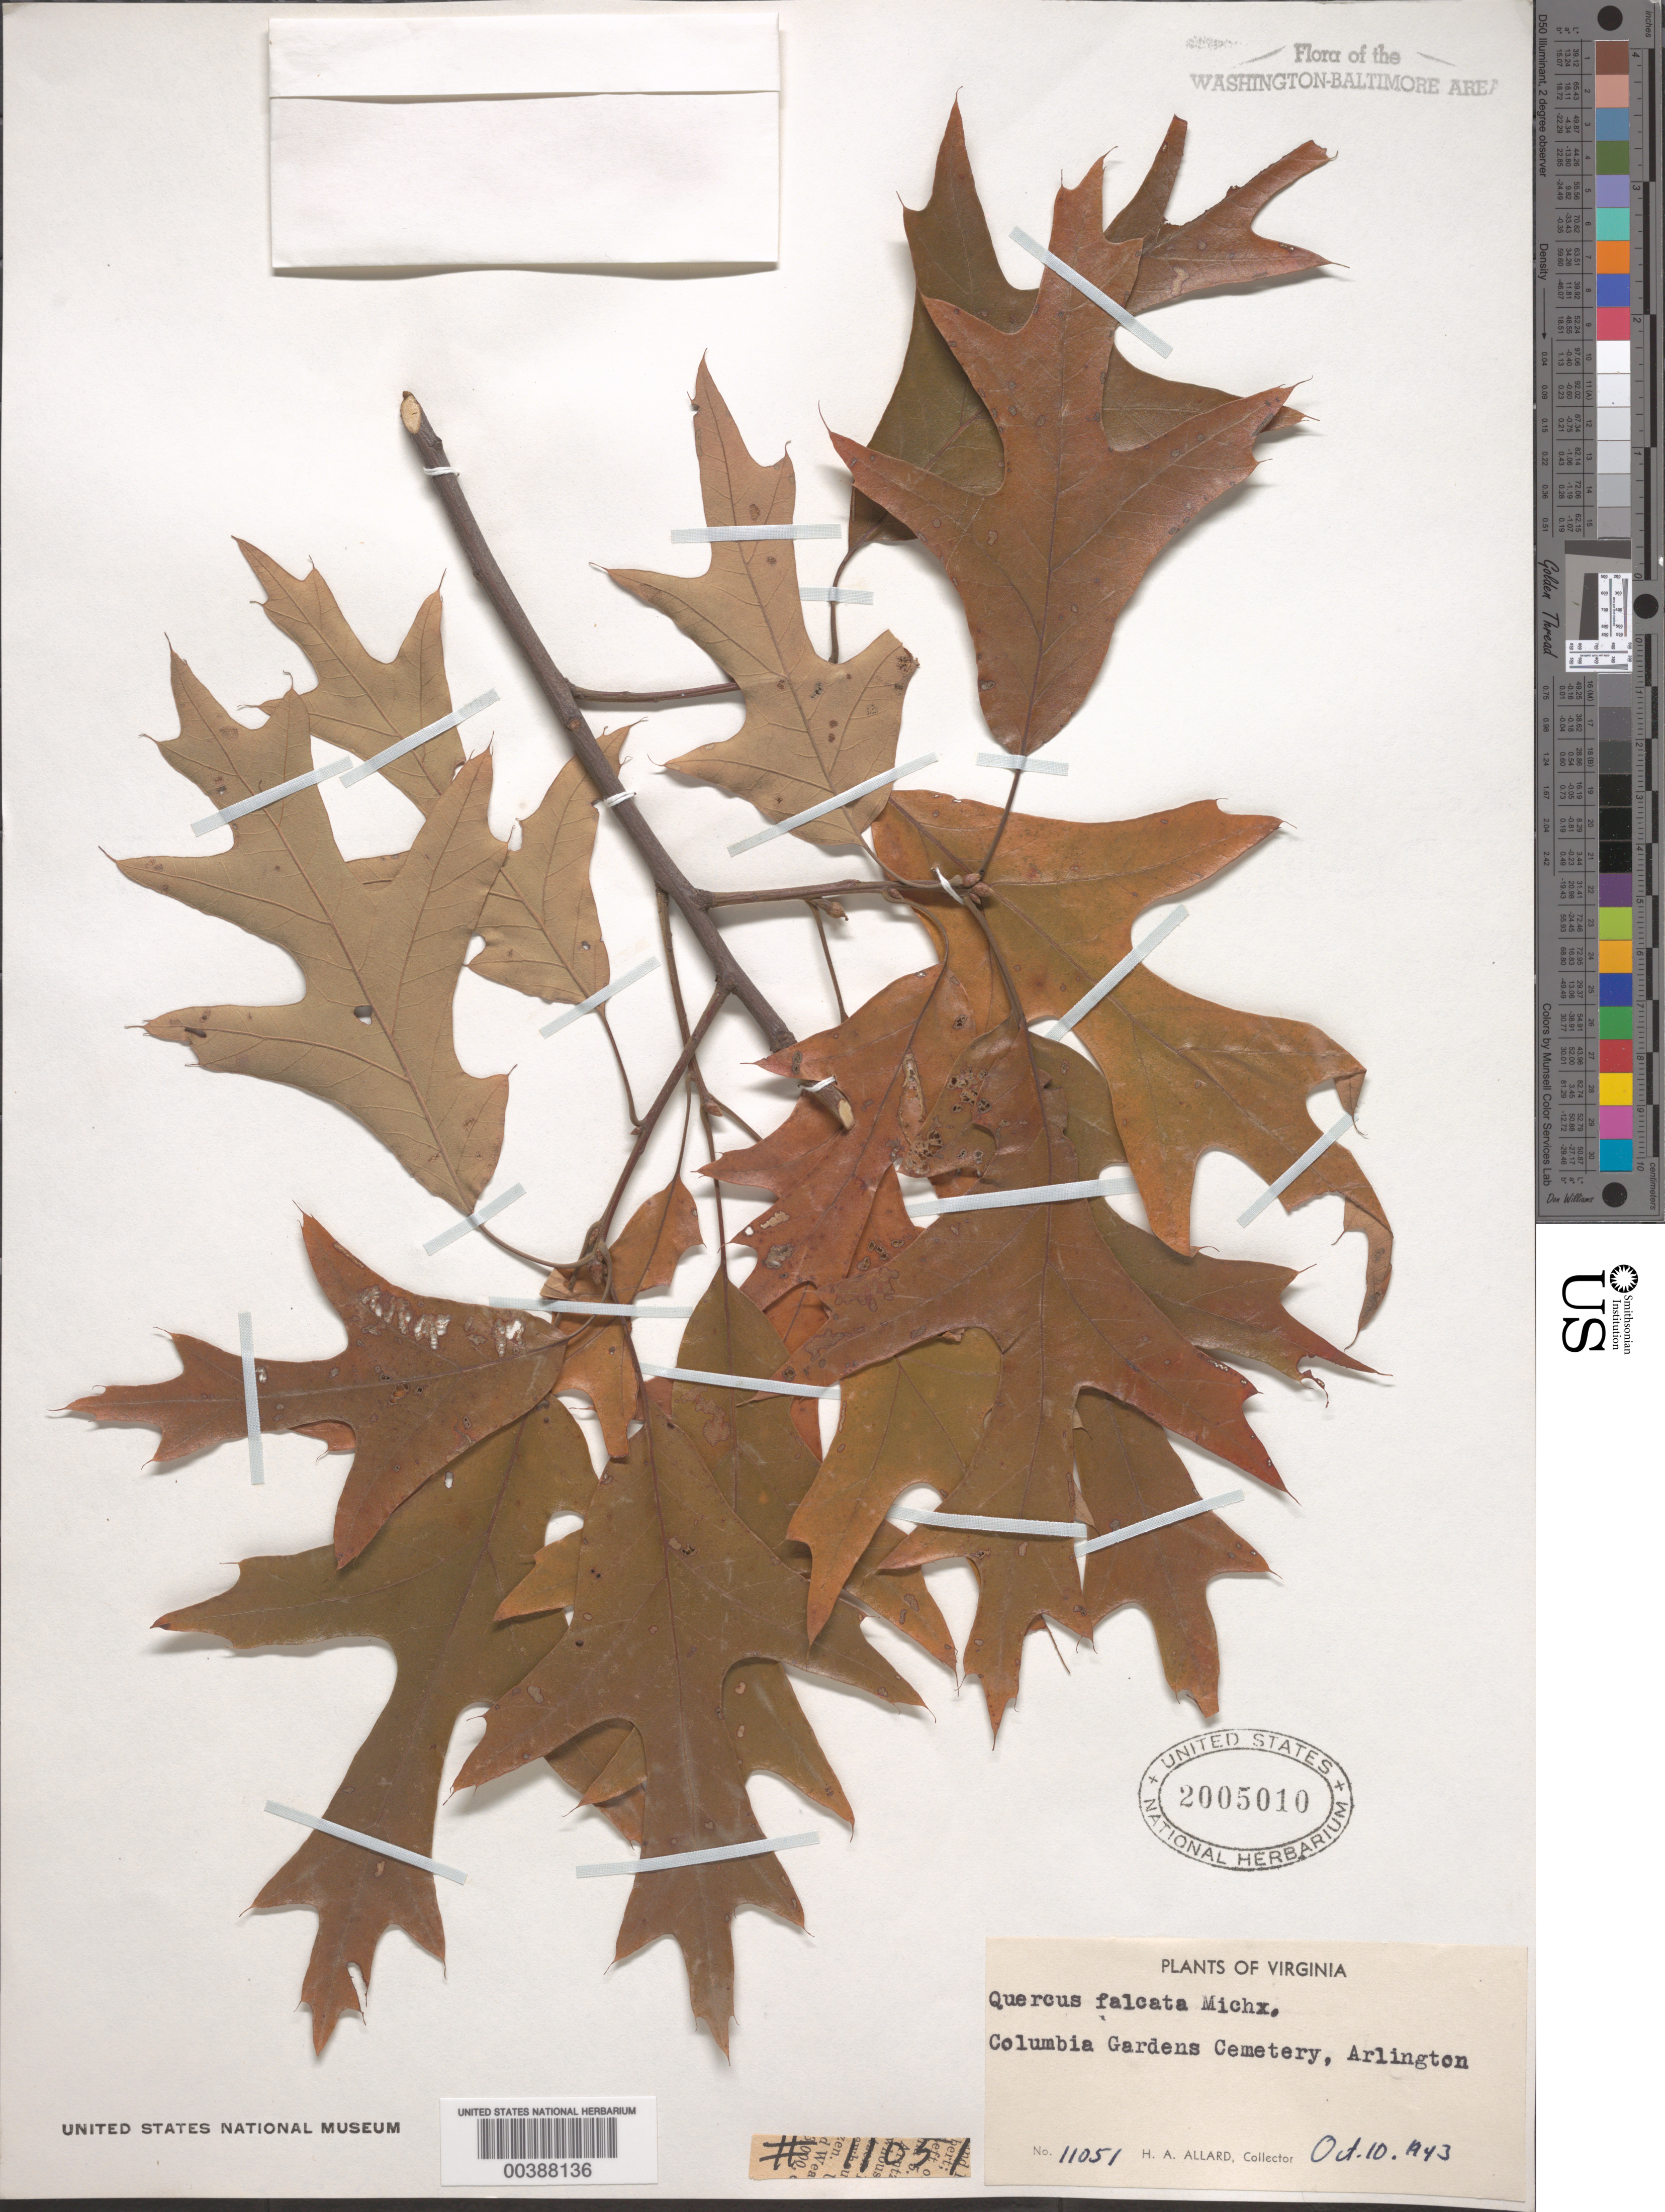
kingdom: Plantae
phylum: Tracheophyta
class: Magnoliopsida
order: Fagales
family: Fagaceae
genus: Quercus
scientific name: Quercus falcata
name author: Michx.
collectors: H. A. Allard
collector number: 11051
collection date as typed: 10 Oct 1943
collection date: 1943-10-10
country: United States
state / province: Virginia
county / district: Arlington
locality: Columbia Gardens Cemetery, Arlington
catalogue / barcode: US 2005010